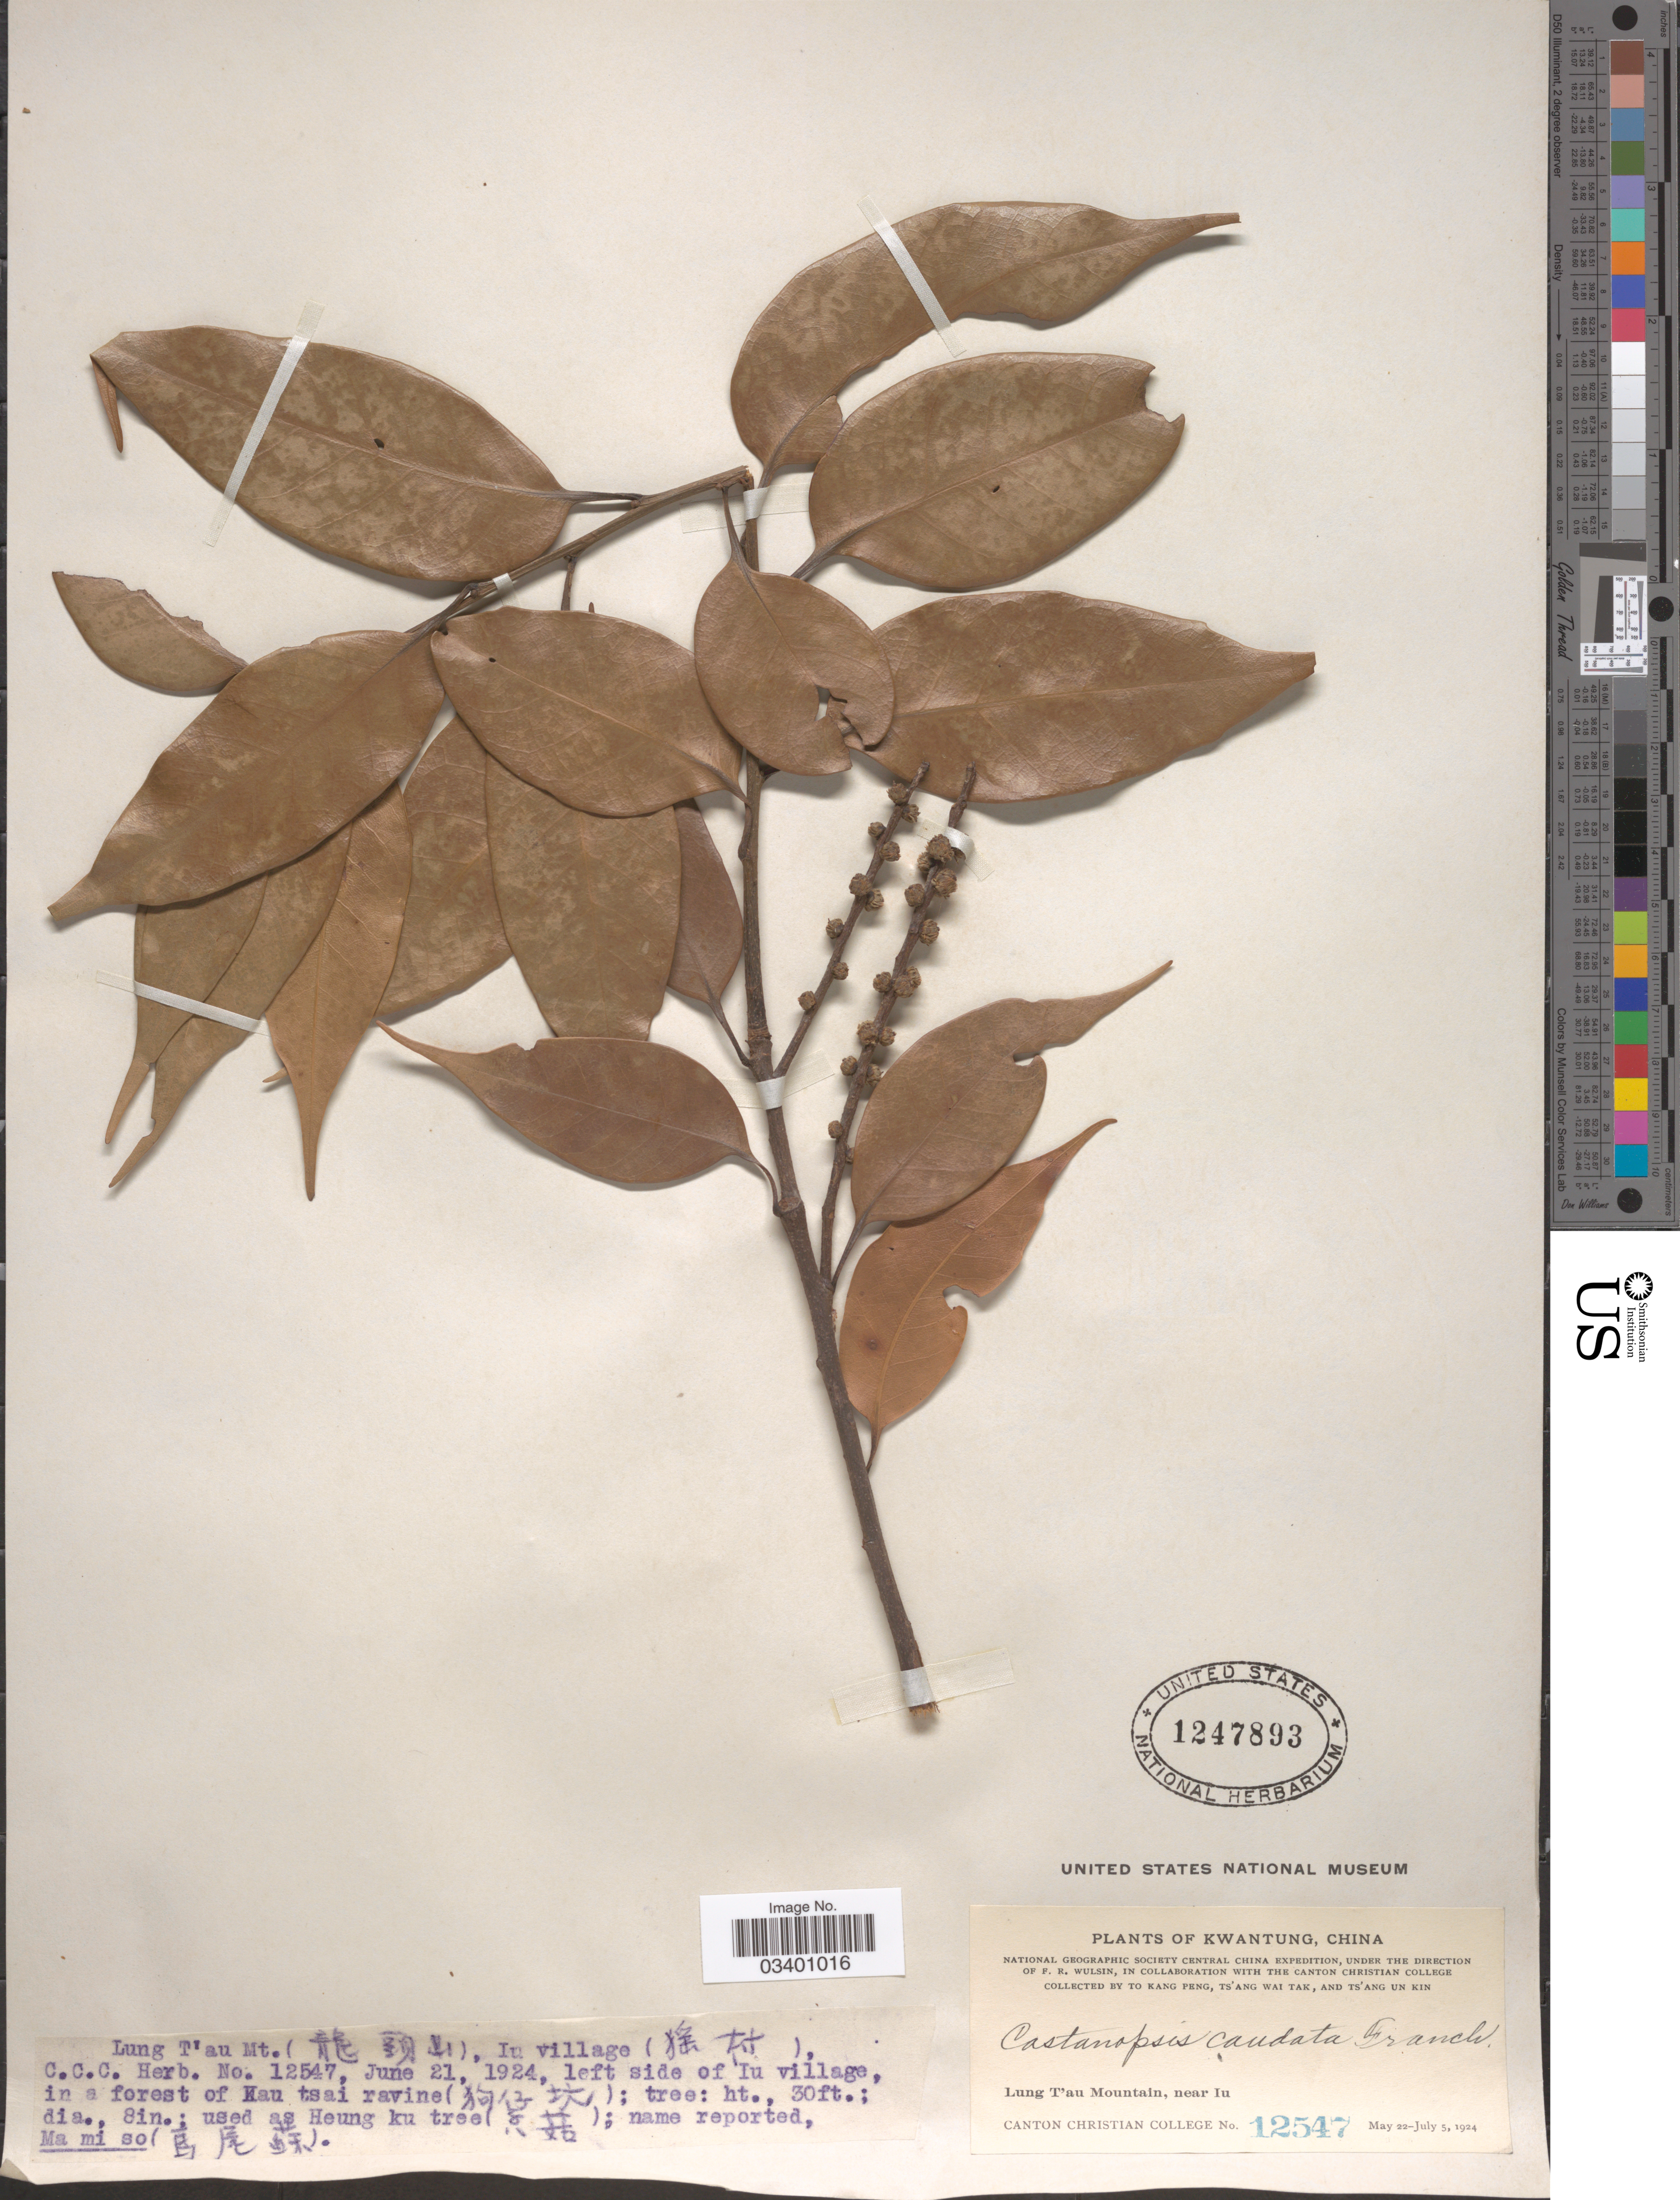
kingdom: Plantae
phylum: Tracheophyta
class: Magnoliopsida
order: Fagales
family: Fagaceae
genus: Castanopsis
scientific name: Castanopsis eyrei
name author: Tutcher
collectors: K. Peng, T. Tak & T. Kin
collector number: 12547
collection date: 1924-06-21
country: China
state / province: Guangdong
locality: Kwangtung. Lung T'au Mts (X), In village (X), left side of Iu village, in a forest of Kau tsai ravine (X)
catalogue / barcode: US 1247893